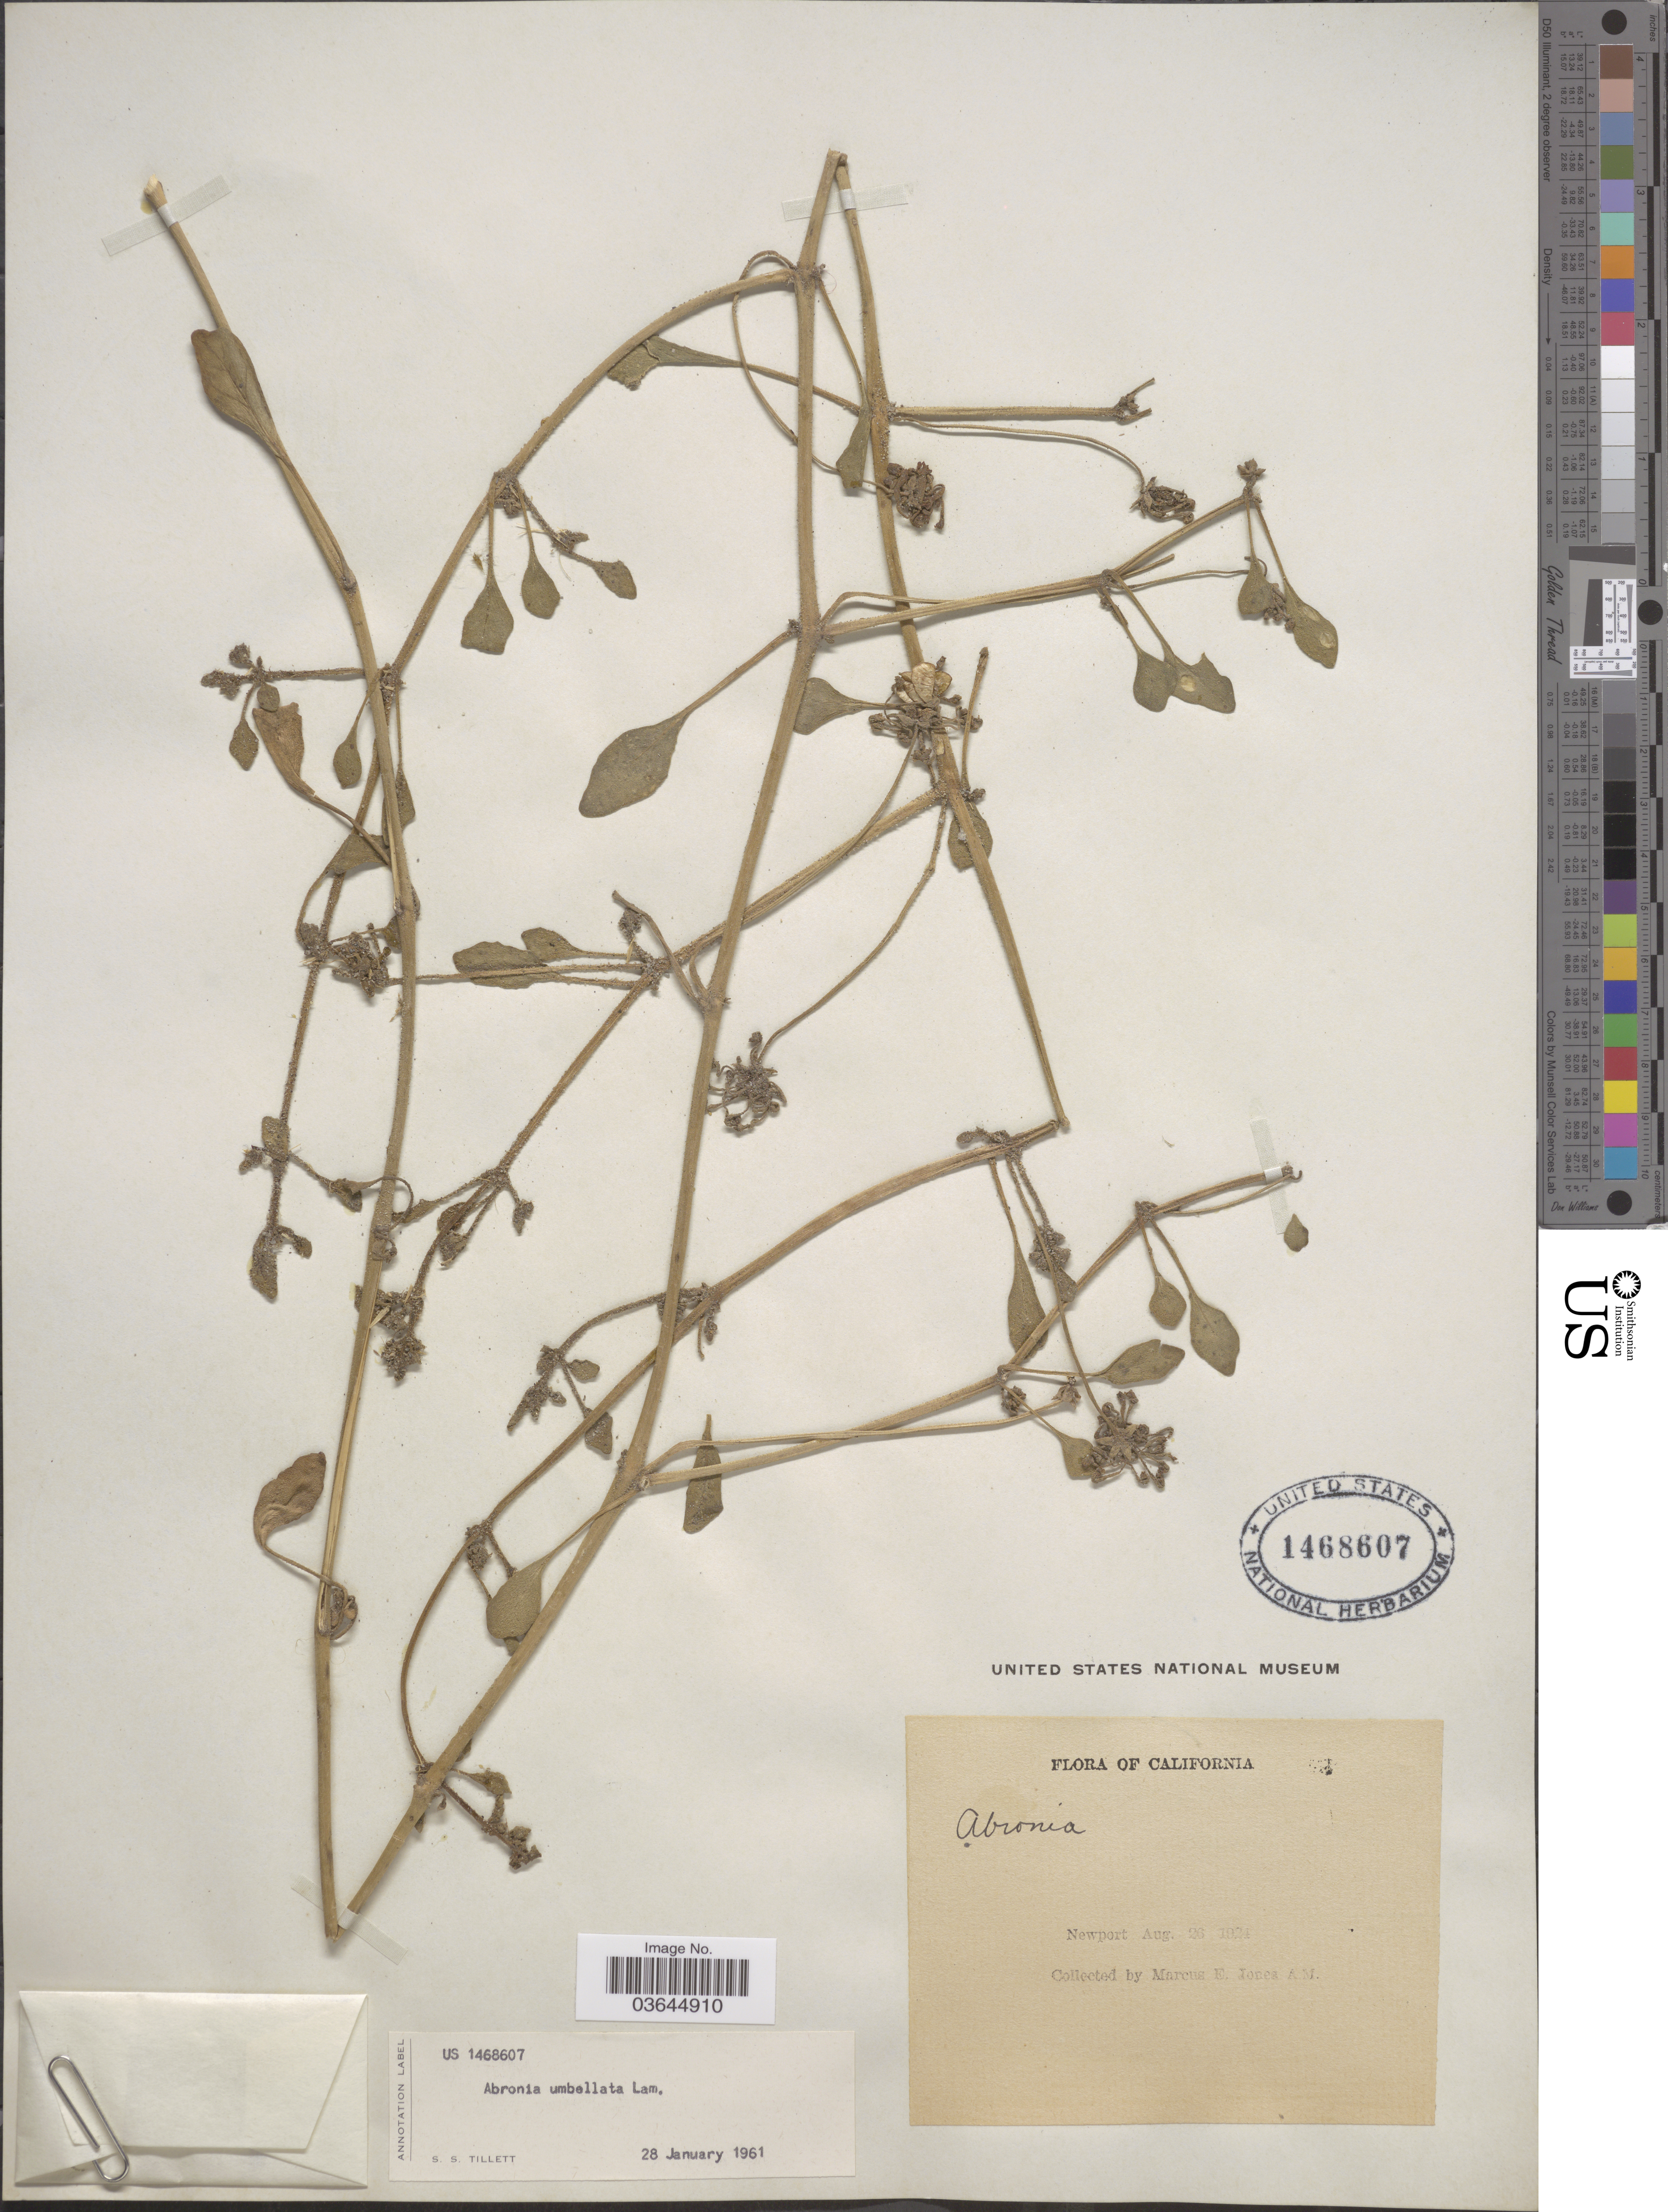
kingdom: Plantae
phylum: Tracheophyta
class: Magnoliopsida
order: Caryophyllales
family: Nyctaginaceae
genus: Abronia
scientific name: Abronia umbellata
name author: Lam.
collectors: M. E. Jones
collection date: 1924-08-26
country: United States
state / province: California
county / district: Orange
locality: Newport.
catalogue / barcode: US 1468607